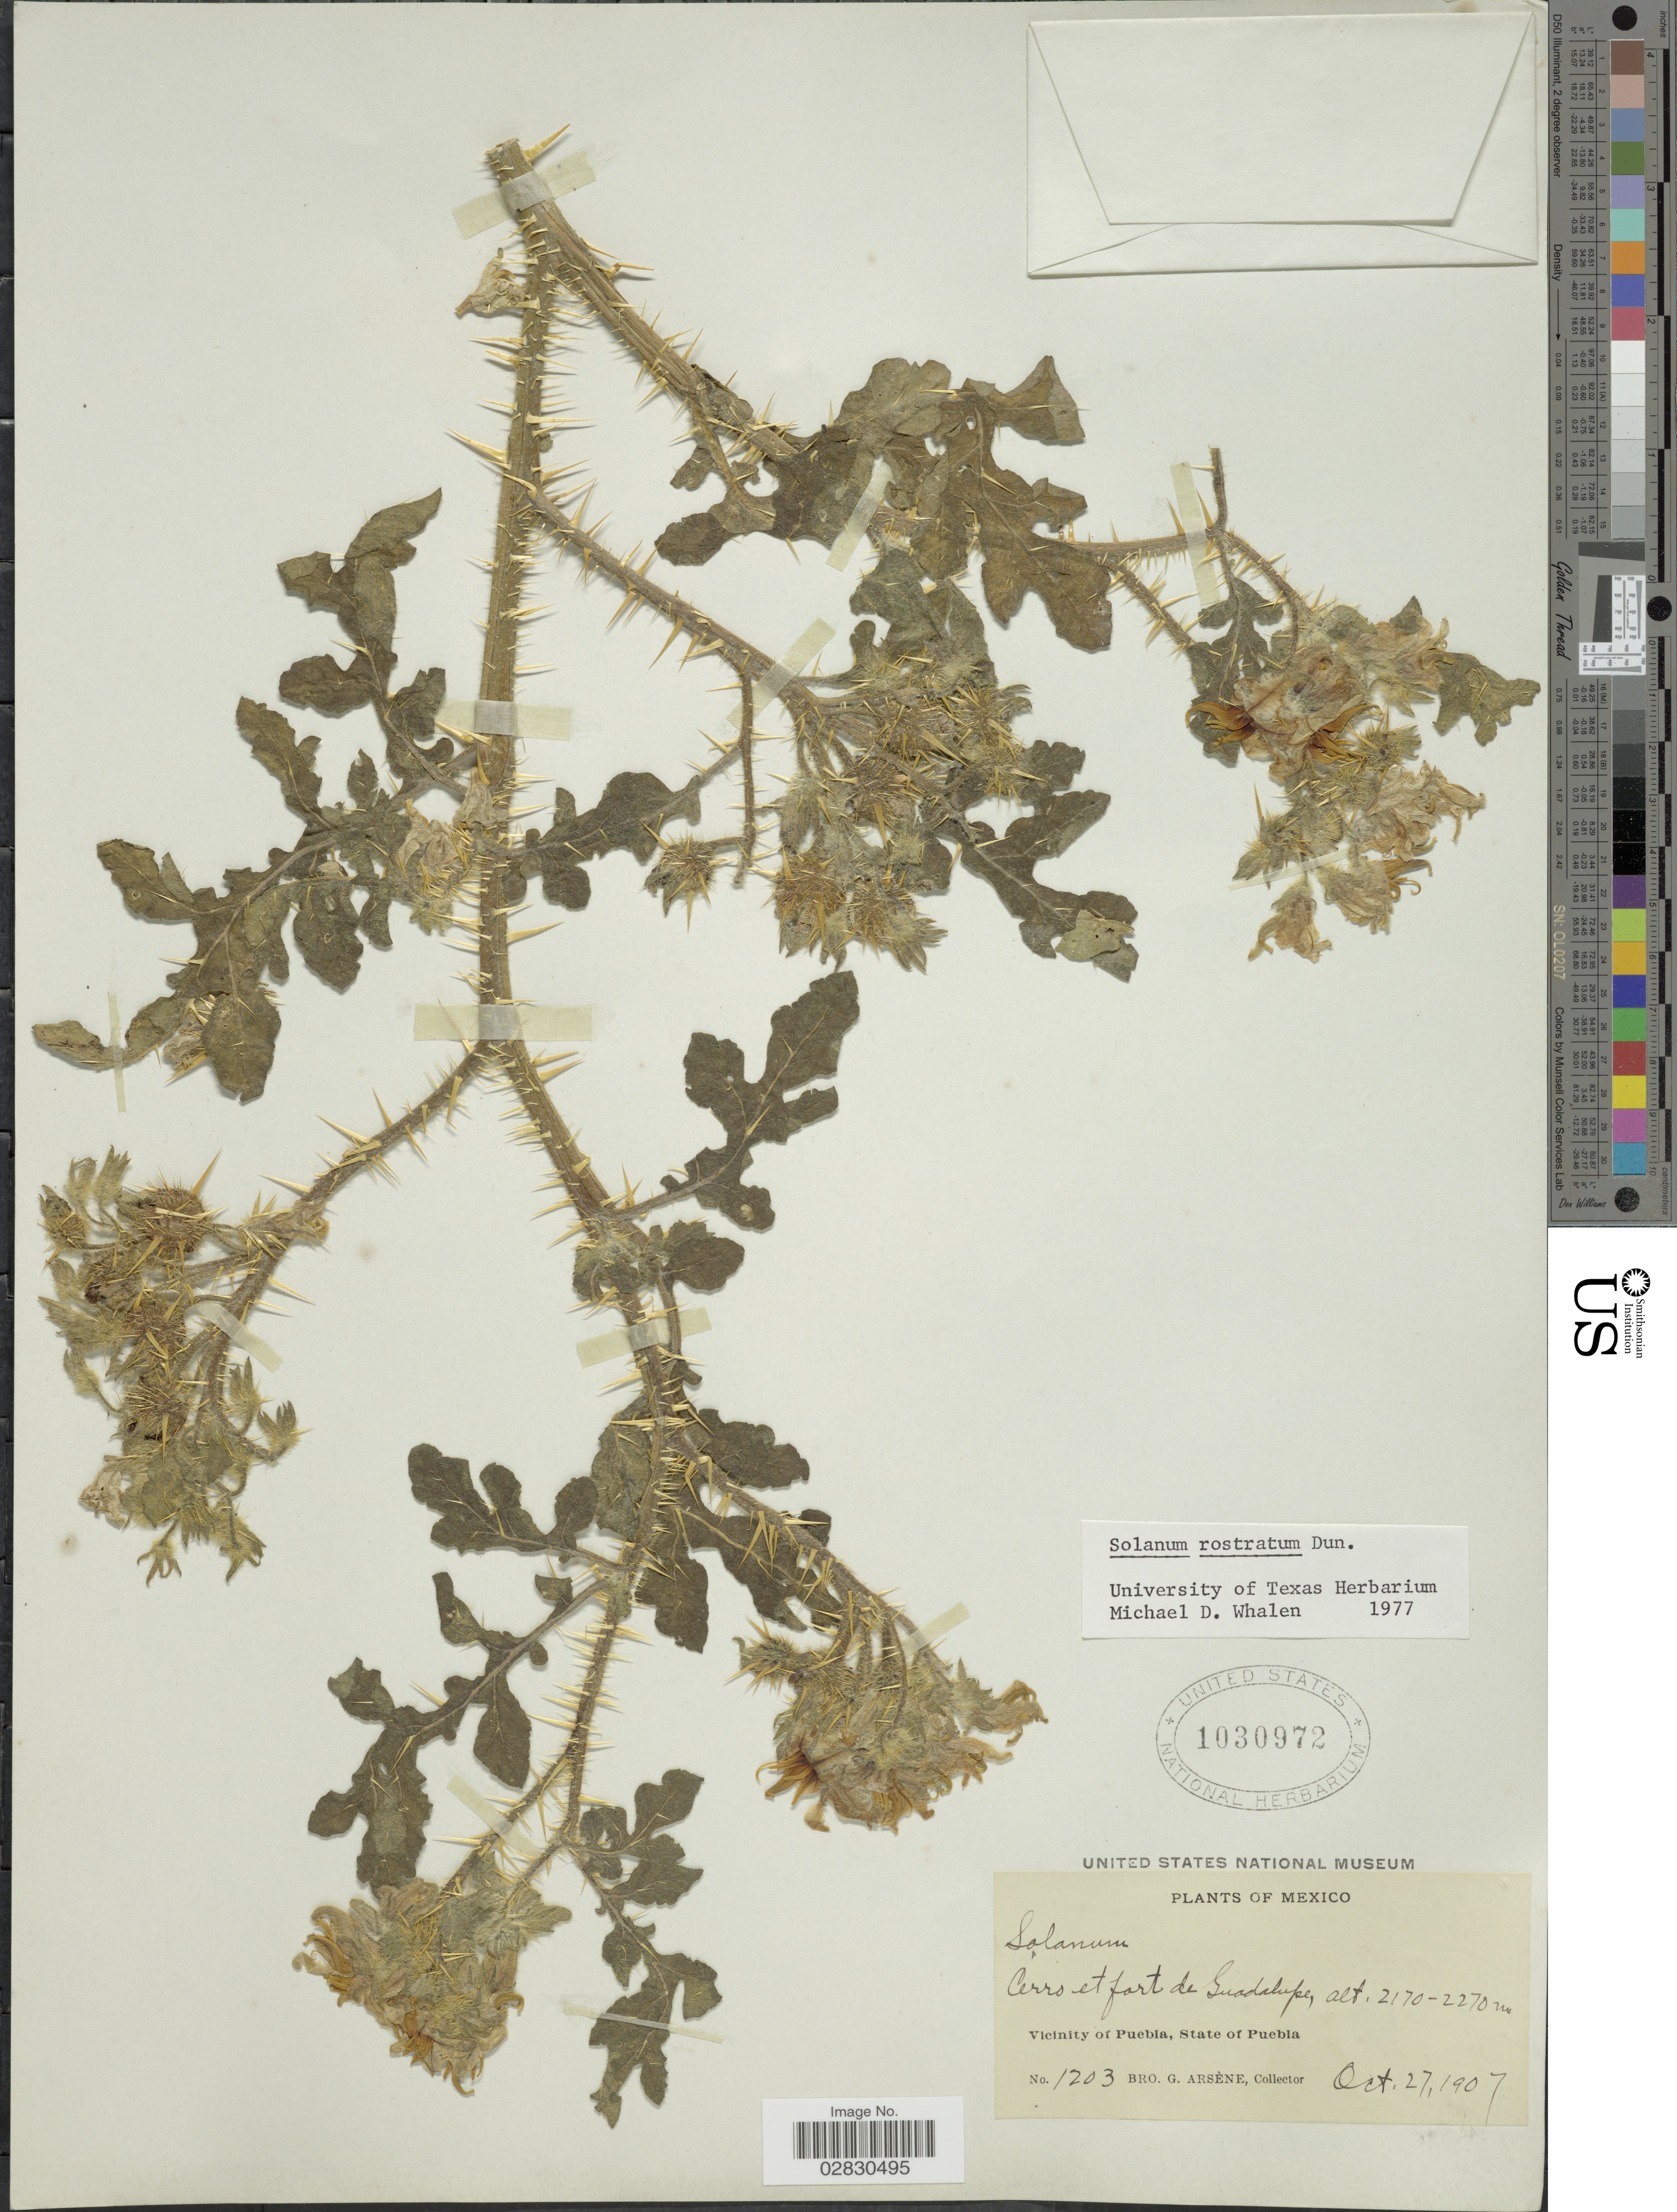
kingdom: Plantae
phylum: Tracheophyta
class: Magnoliopsida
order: Solanales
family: Solanaceae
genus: Solanum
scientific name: Solanum rostratum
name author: Dunal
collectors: Bro. G. Arsène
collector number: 1203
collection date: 1907-10-27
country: Mexico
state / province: Puebla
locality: Cerro et fort de Guadalupe. Vicinity of Puebla.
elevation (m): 2170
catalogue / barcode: US 1030972